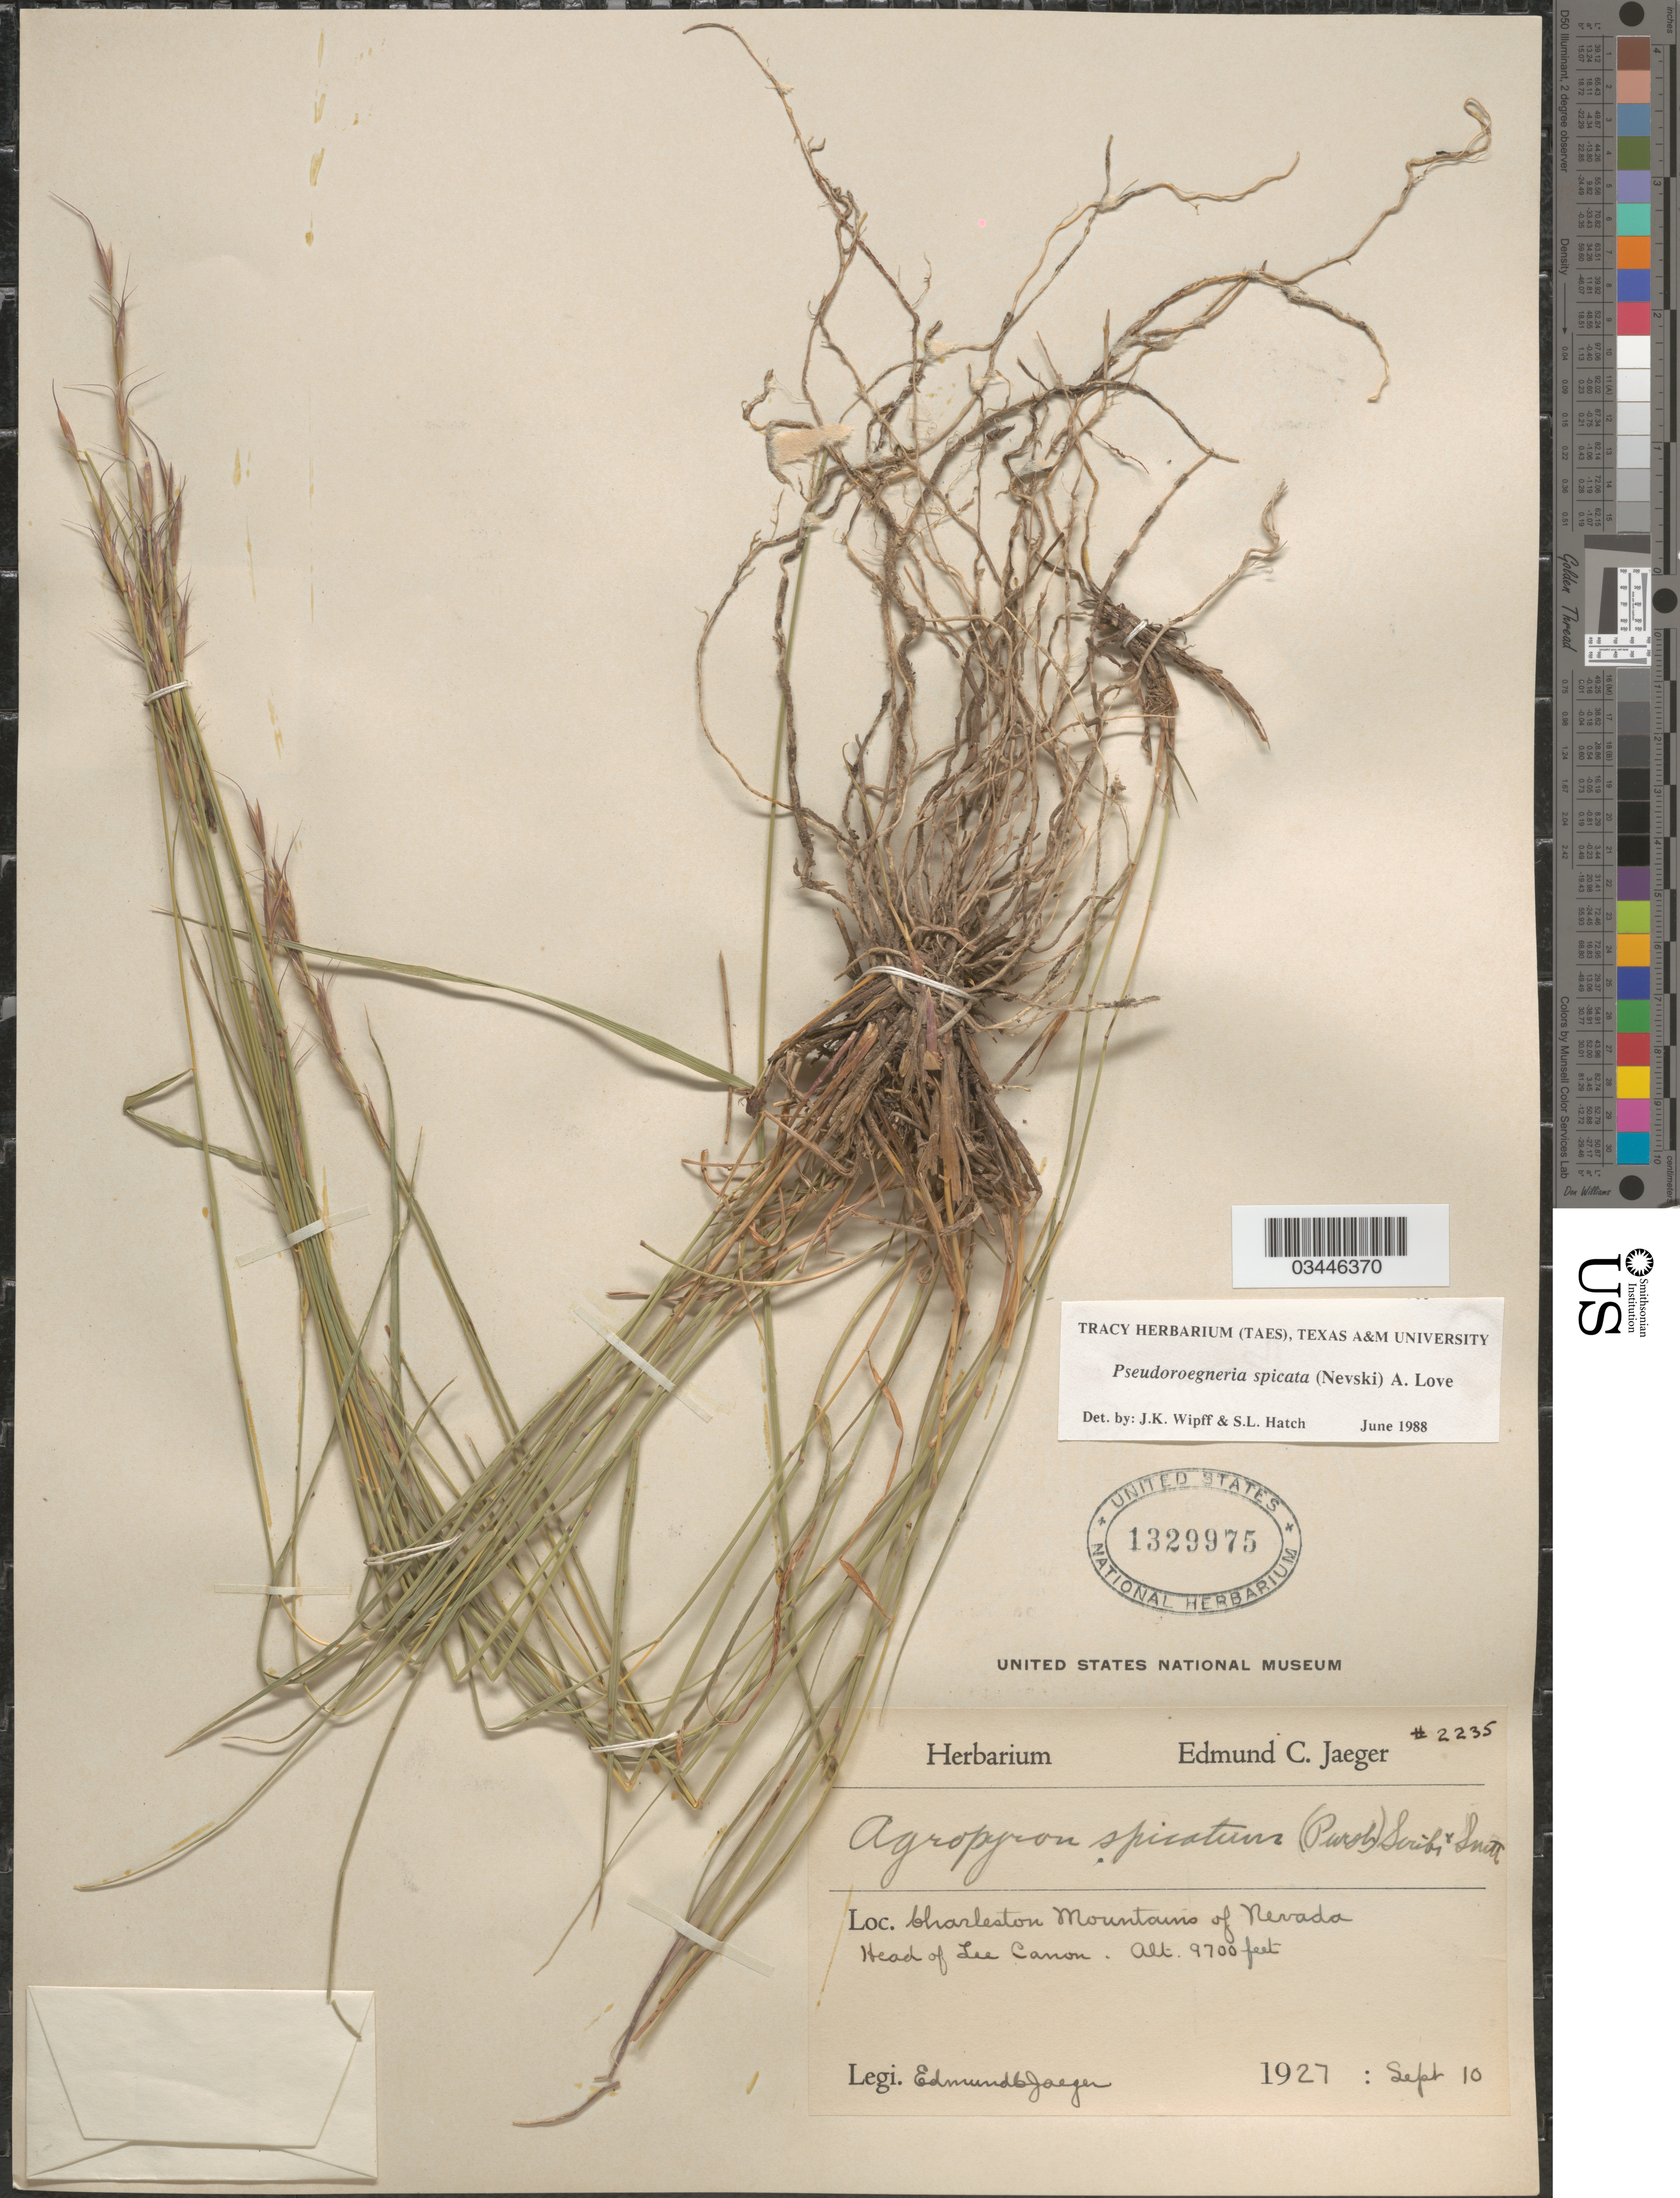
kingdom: Plantae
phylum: Tracheophyta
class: Liliopsida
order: Poales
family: Poaceae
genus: Pseudoroegneria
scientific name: Pseudoroegneria spicata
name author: (Pursh) Á. Löve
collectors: E. Jaeger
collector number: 2235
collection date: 1927-09-10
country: United States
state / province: Nevada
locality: Charleston Mountains of Nevada. Head of Lee Canon.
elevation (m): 2957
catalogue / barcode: US 1329975